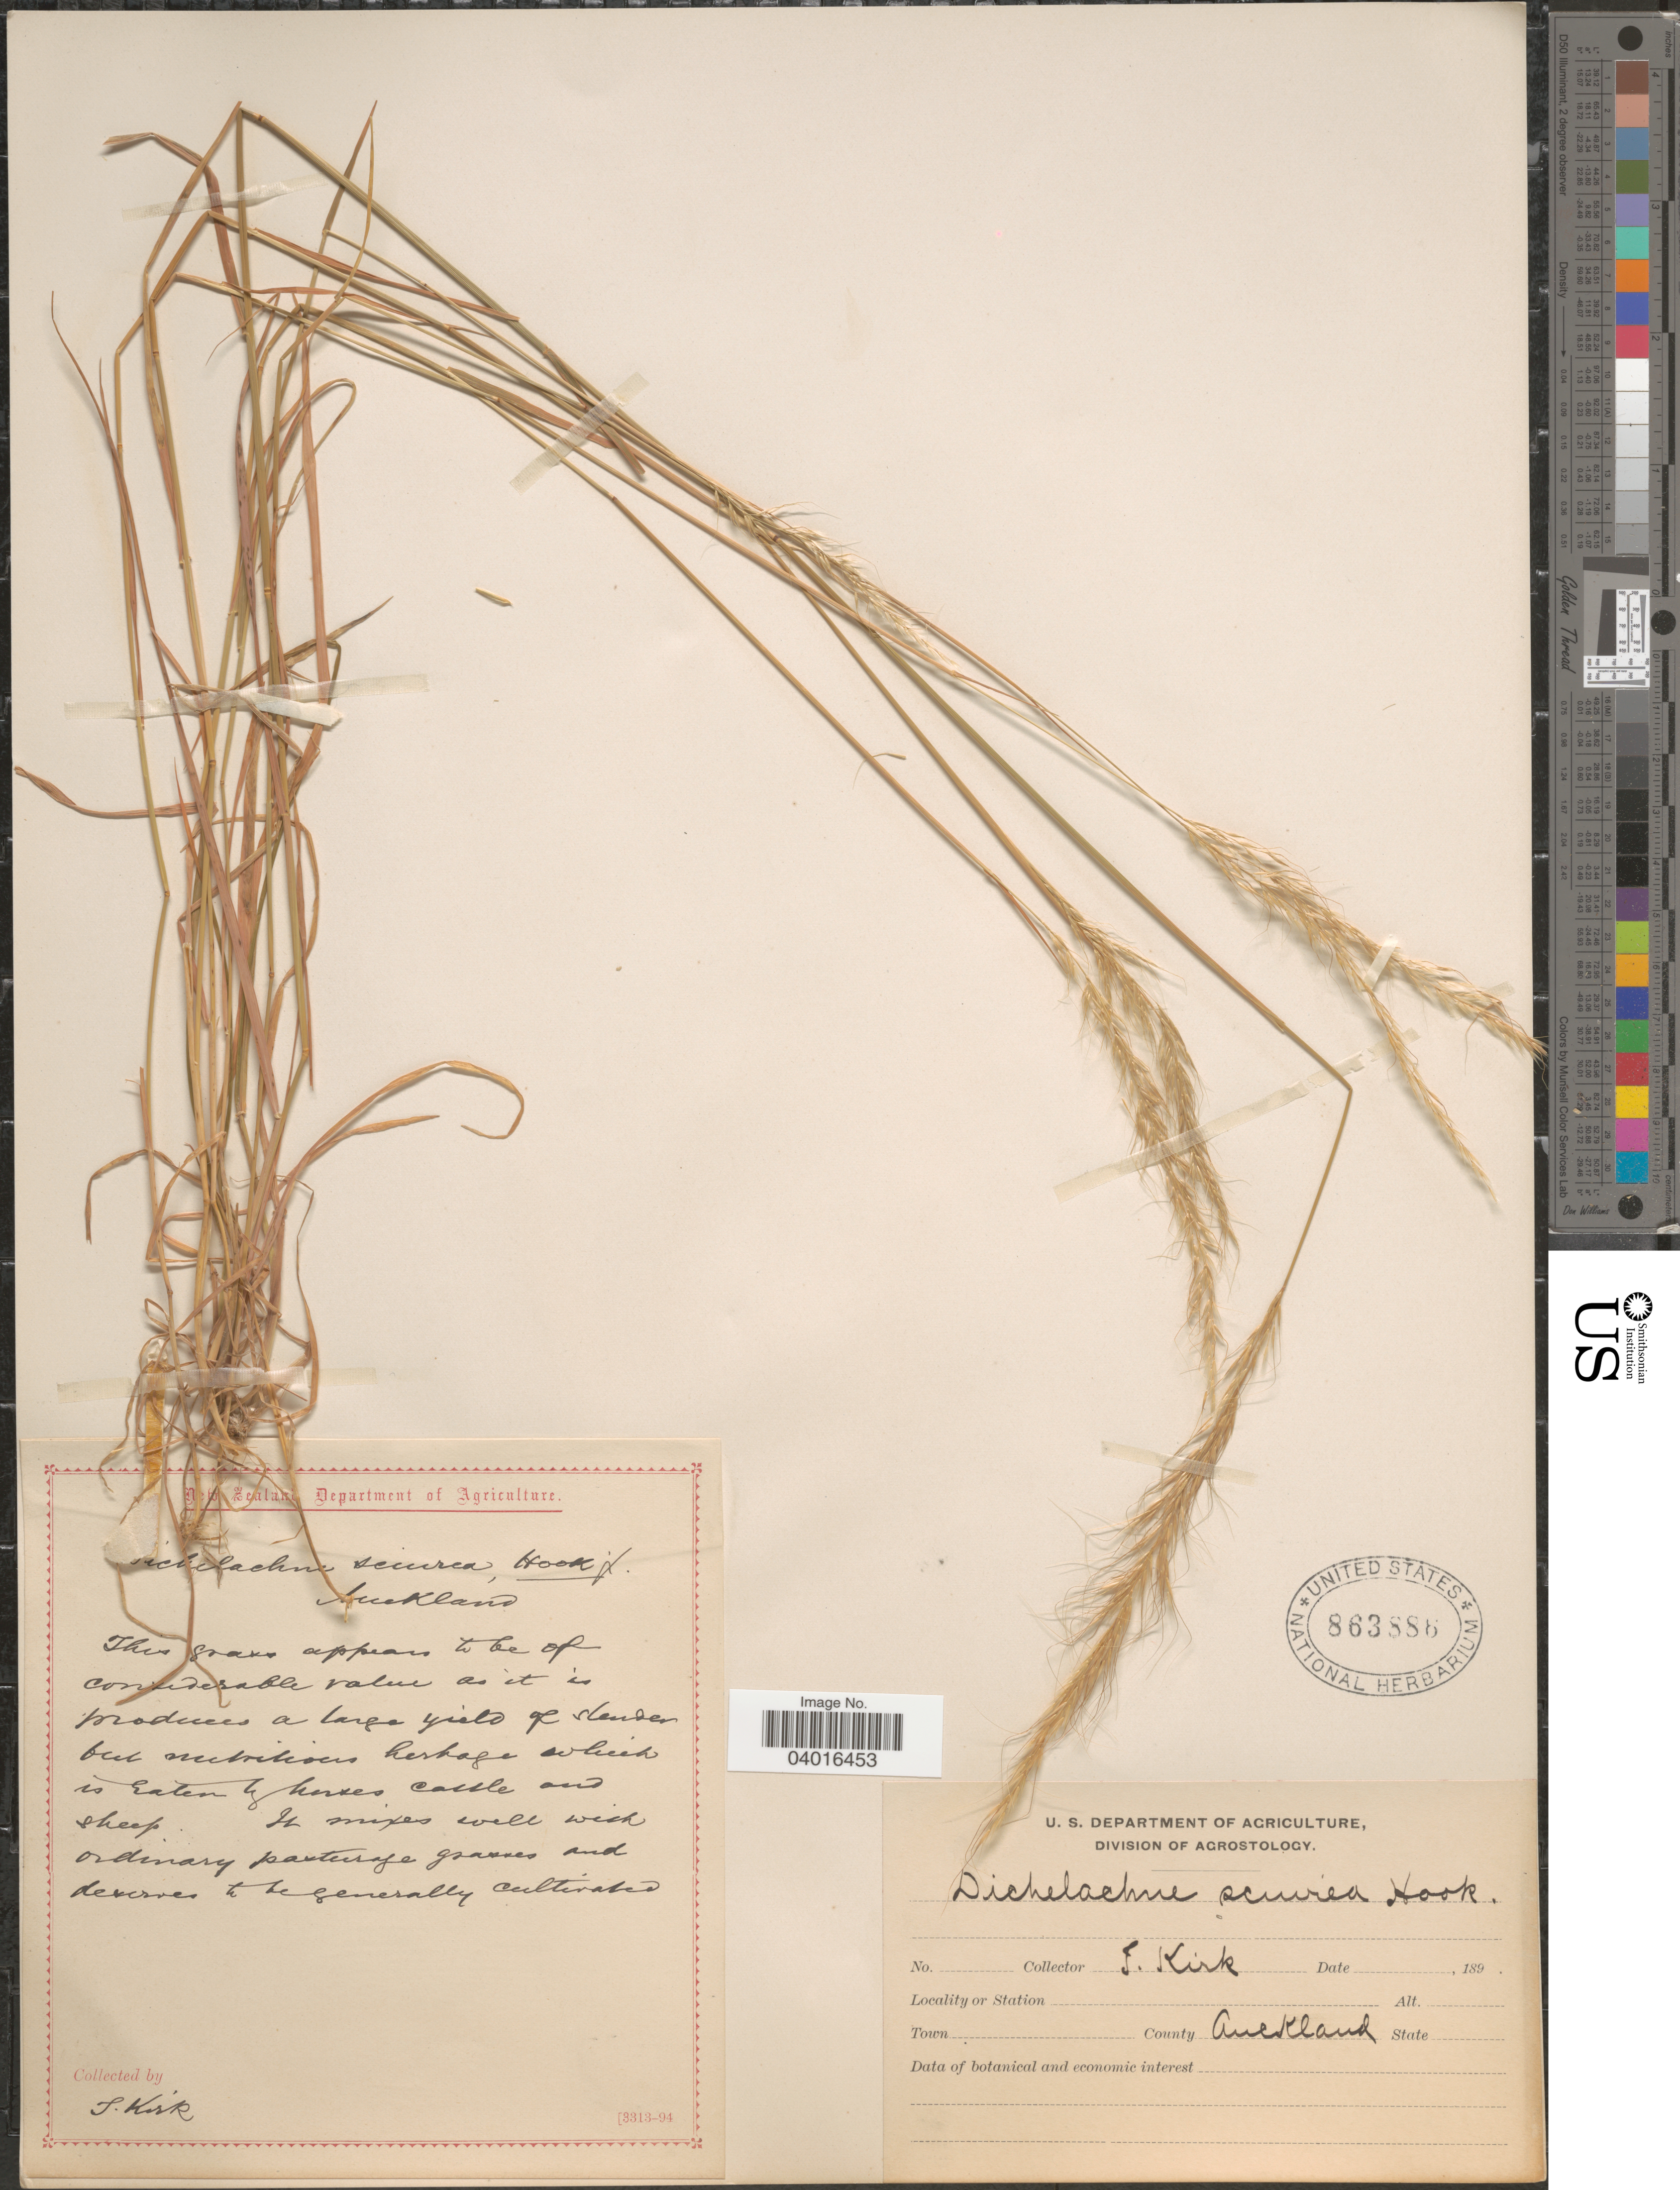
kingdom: Plantae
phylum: Tracheophyta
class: Liliopsida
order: Poales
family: Poaceae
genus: Dichelachne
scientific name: Dichelachne micrantha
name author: (Cav.) Domin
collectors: T. Kirk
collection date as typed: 189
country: New Zealand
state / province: Auckland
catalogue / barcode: US 863886